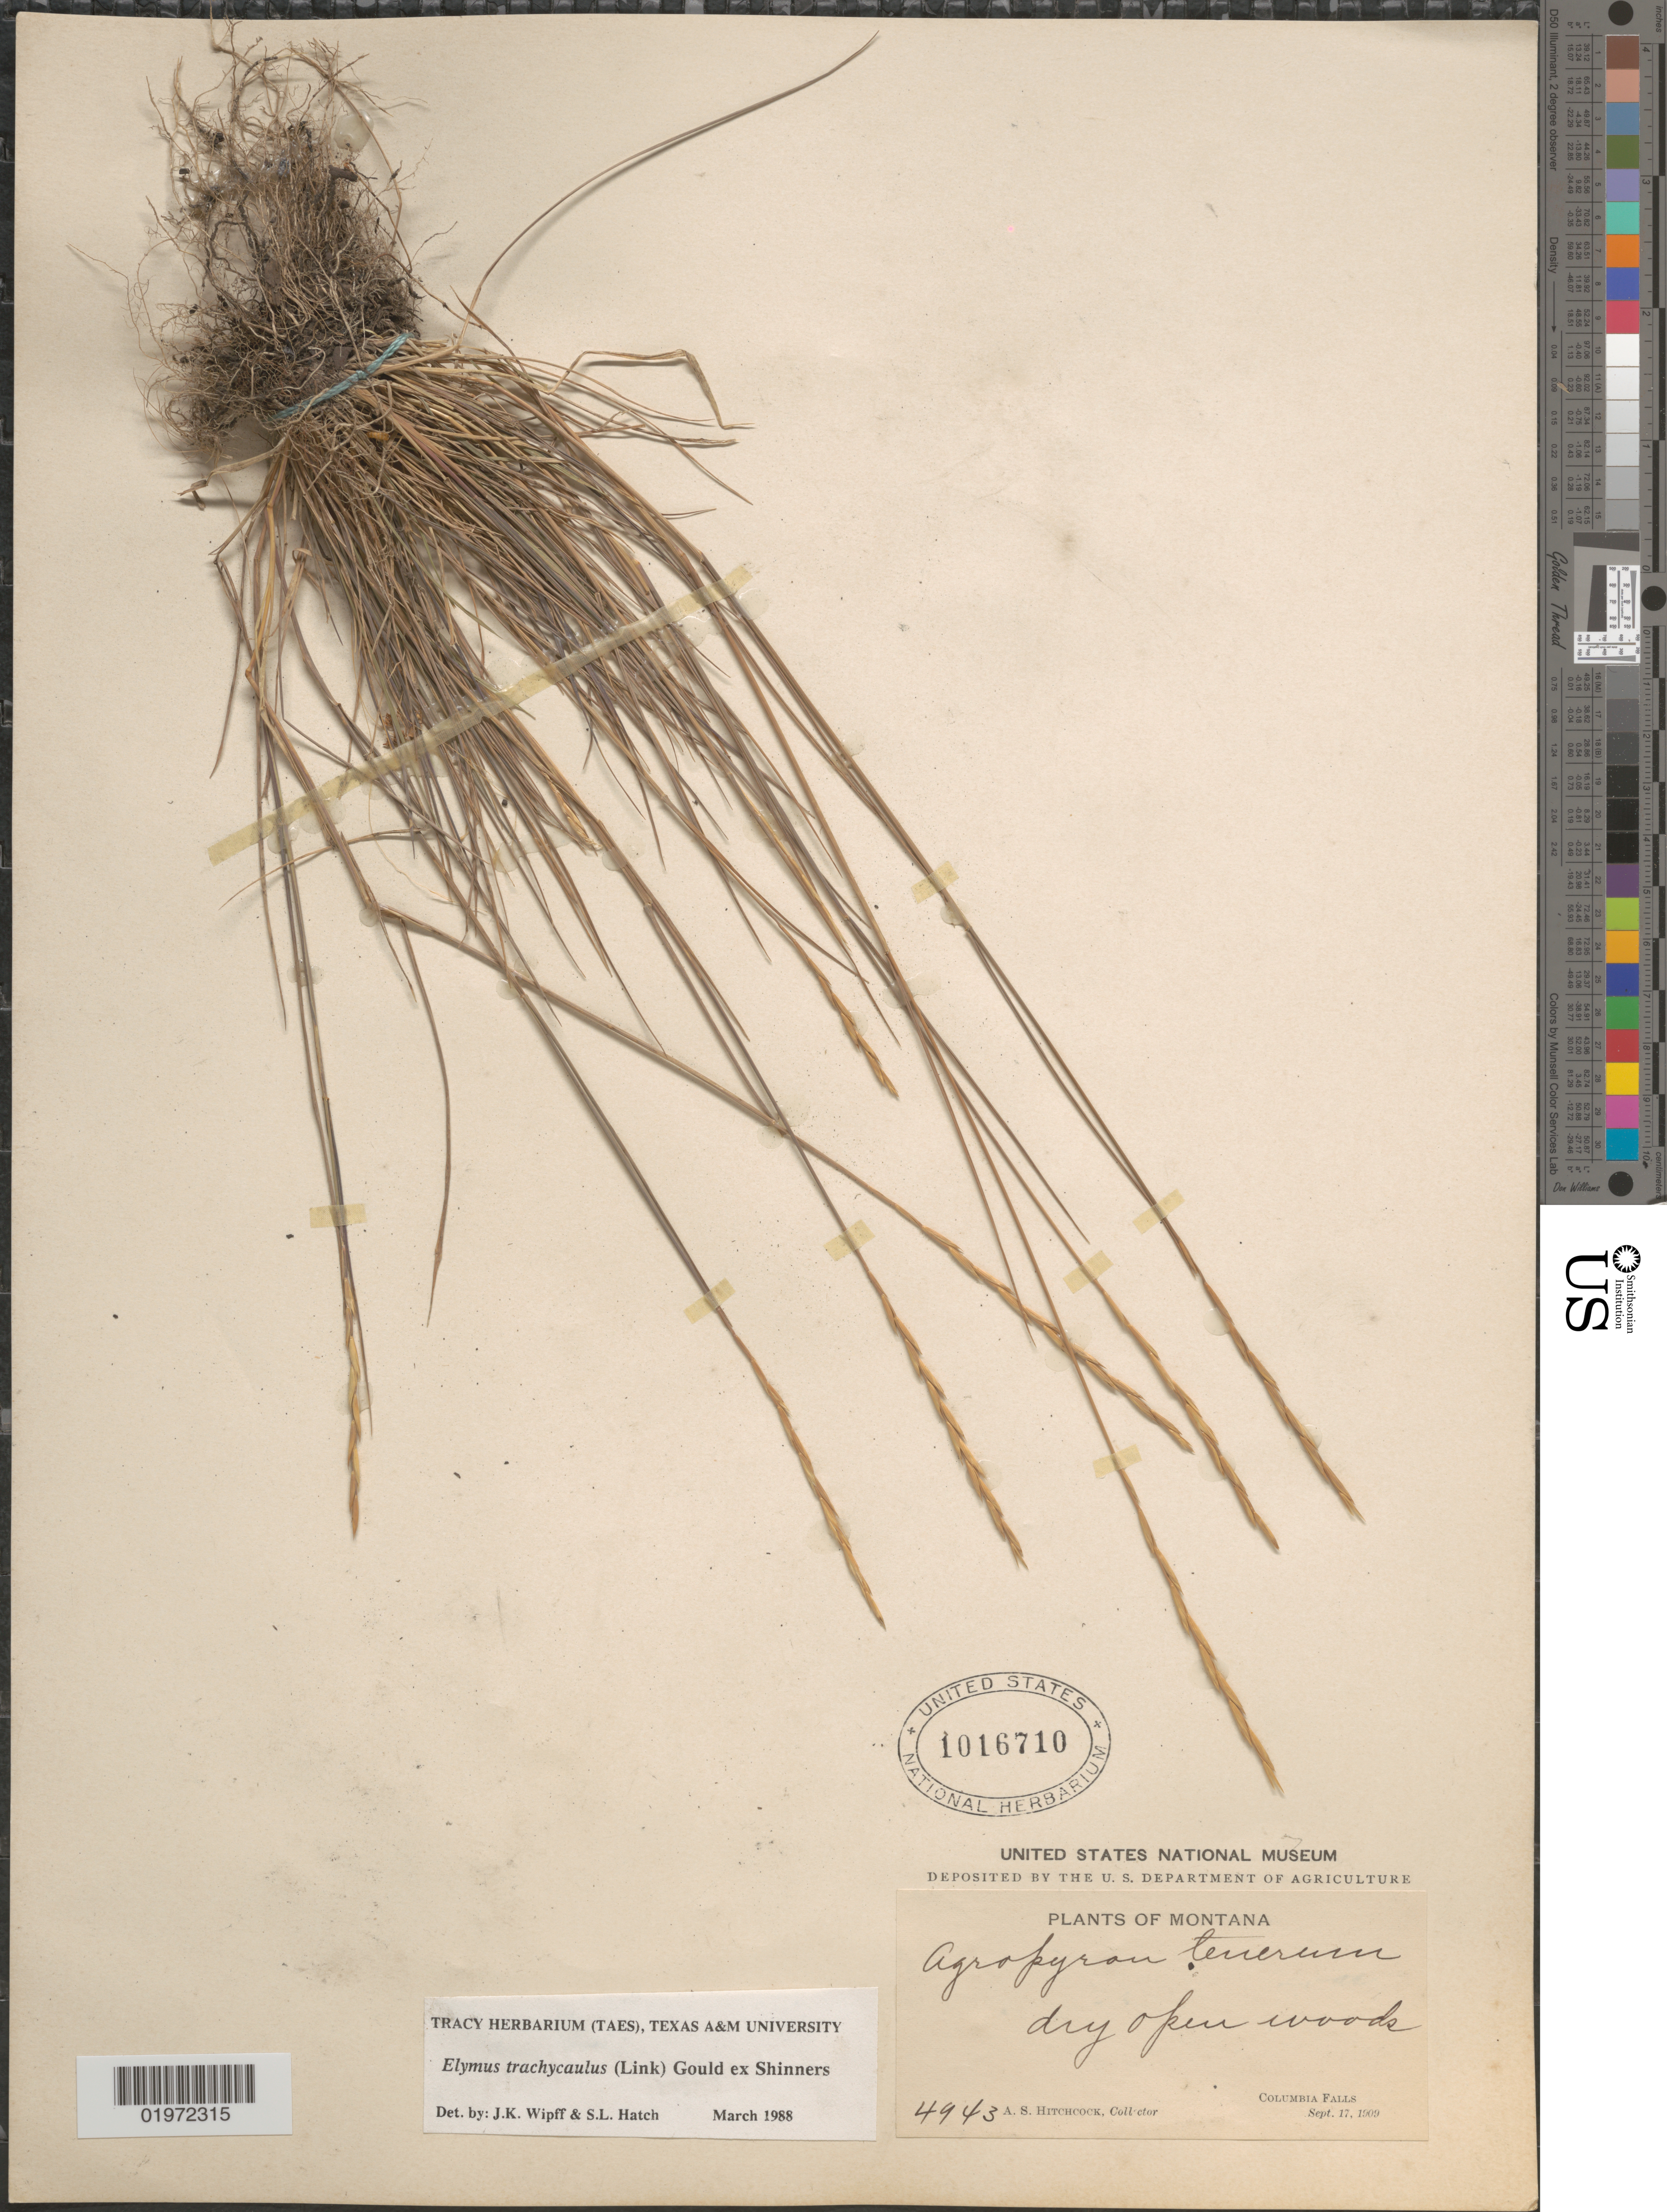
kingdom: Plantae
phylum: Tracheophyta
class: Liliopsida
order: Poales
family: Poaceae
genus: Elymus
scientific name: Elymus trachycaulus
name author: (Link) Gould ex Shinners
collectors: A. S. Hitchcock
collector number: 4943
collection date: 1909-09-17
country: United States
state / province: Montana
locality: Dry open woods. Columbia Falls.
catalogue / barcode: US 1016710